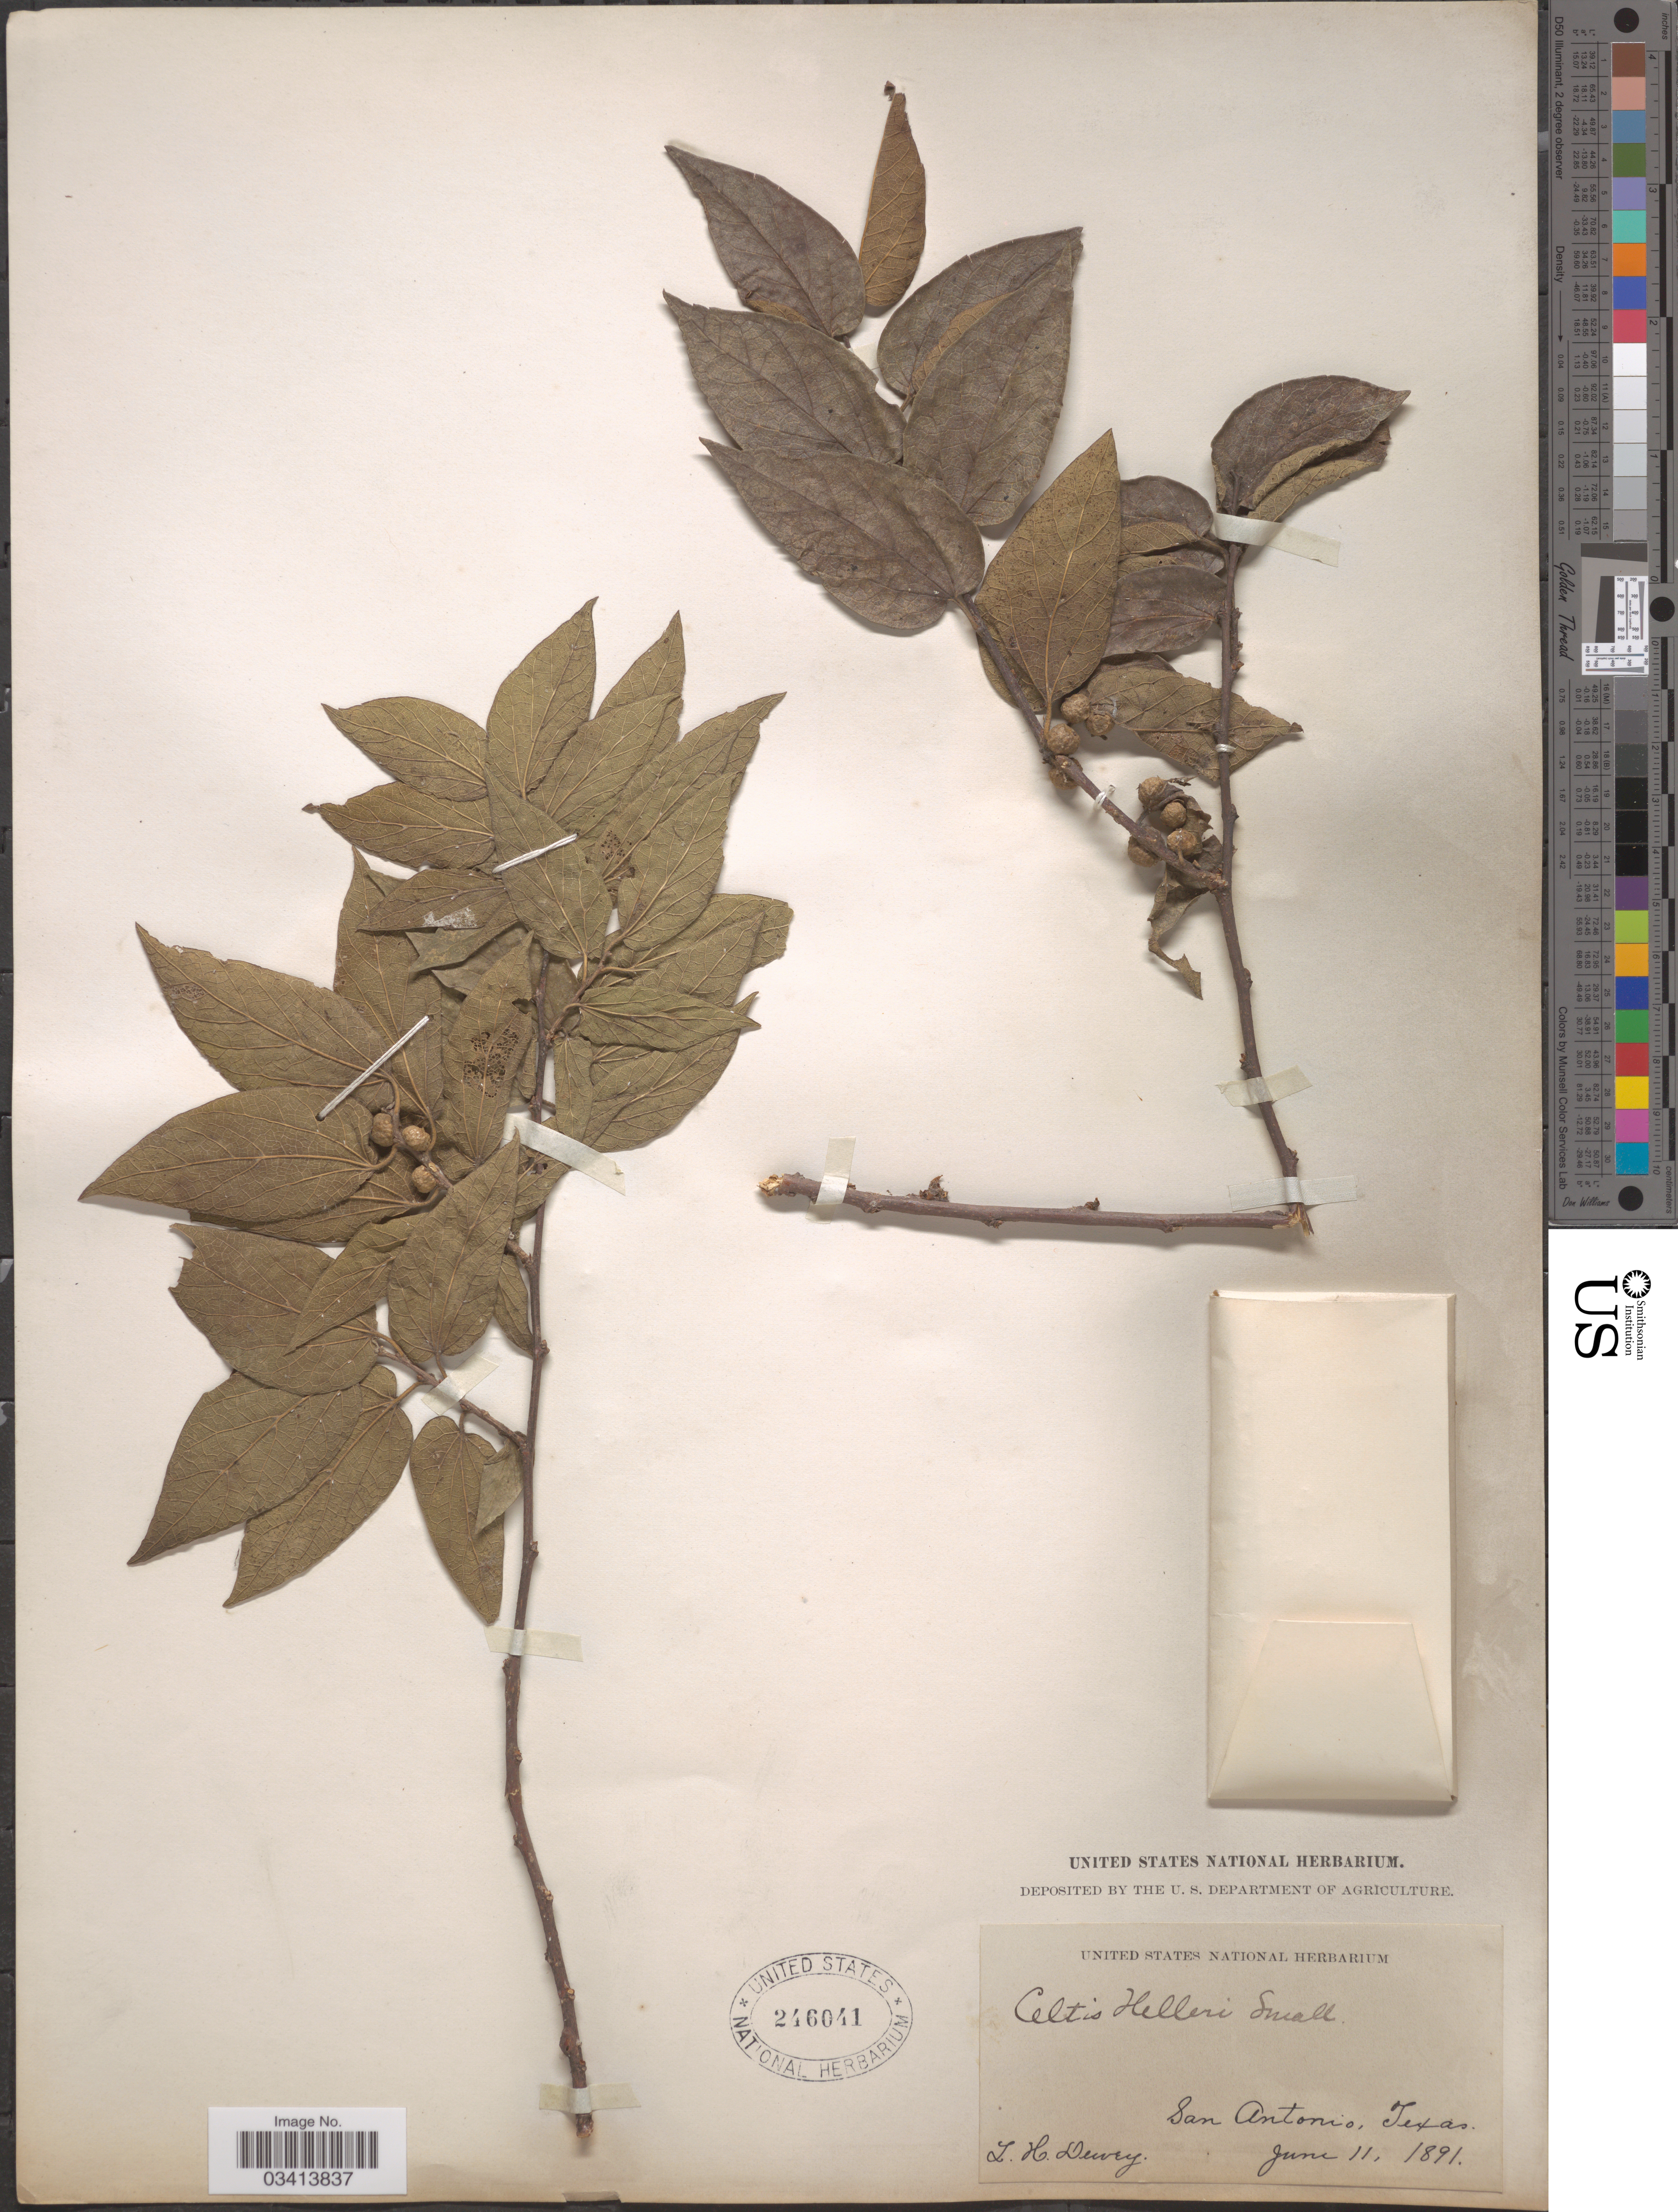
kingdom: Plantae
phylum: Tracheophyta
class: Magnoliopsida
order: Rosales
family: Cannabaceae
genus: Celtis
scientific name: Celtis lindheimeri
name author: Engelm. ex K. Koch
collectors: L. H. Dewey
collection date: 1891-06-11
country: United States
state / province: Texas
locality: San Antonio.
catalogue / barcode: US 246041